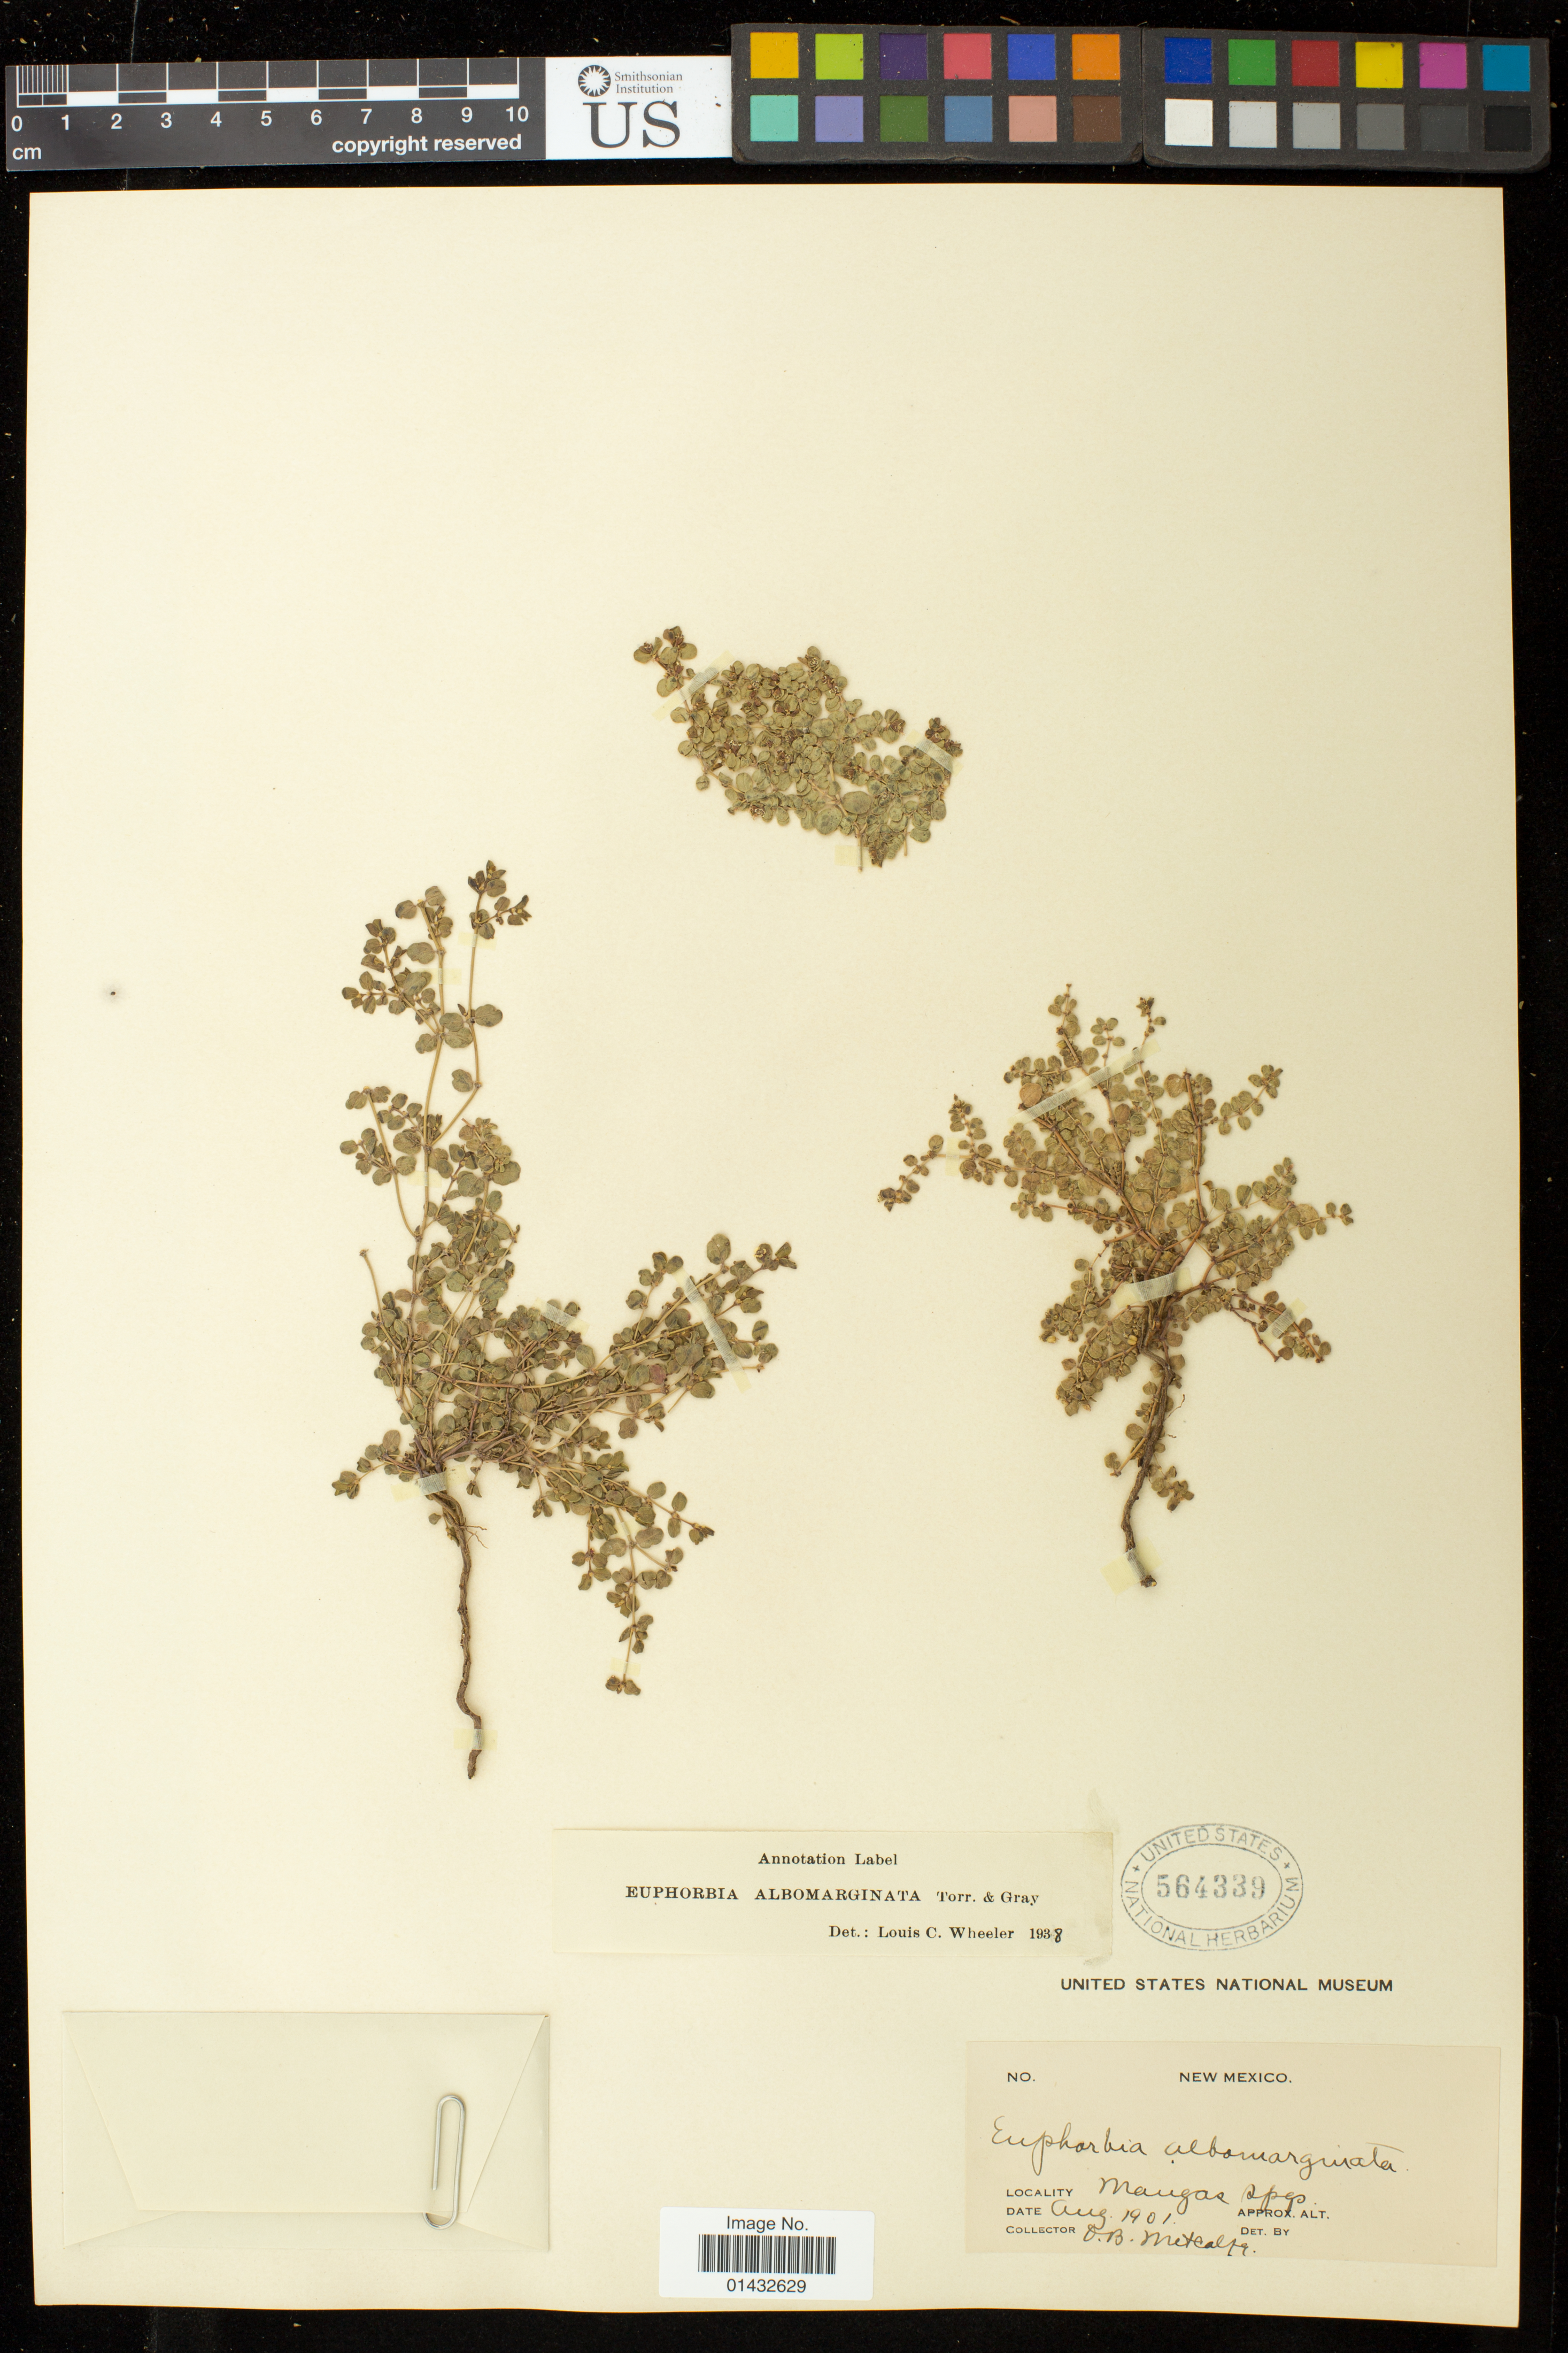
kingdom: Plantae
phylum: Tracheophyta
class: Magnoliopsida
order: Malpighiales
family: Euphorbiaceae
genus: Euphorbia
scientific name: Euphorbia albomarginata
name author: Torr. & A. Gray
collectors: O. Metcalf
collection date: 1901-08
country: United States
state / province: New Mexico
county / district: Grant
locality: Mangas Spgs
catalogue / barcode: US 564339